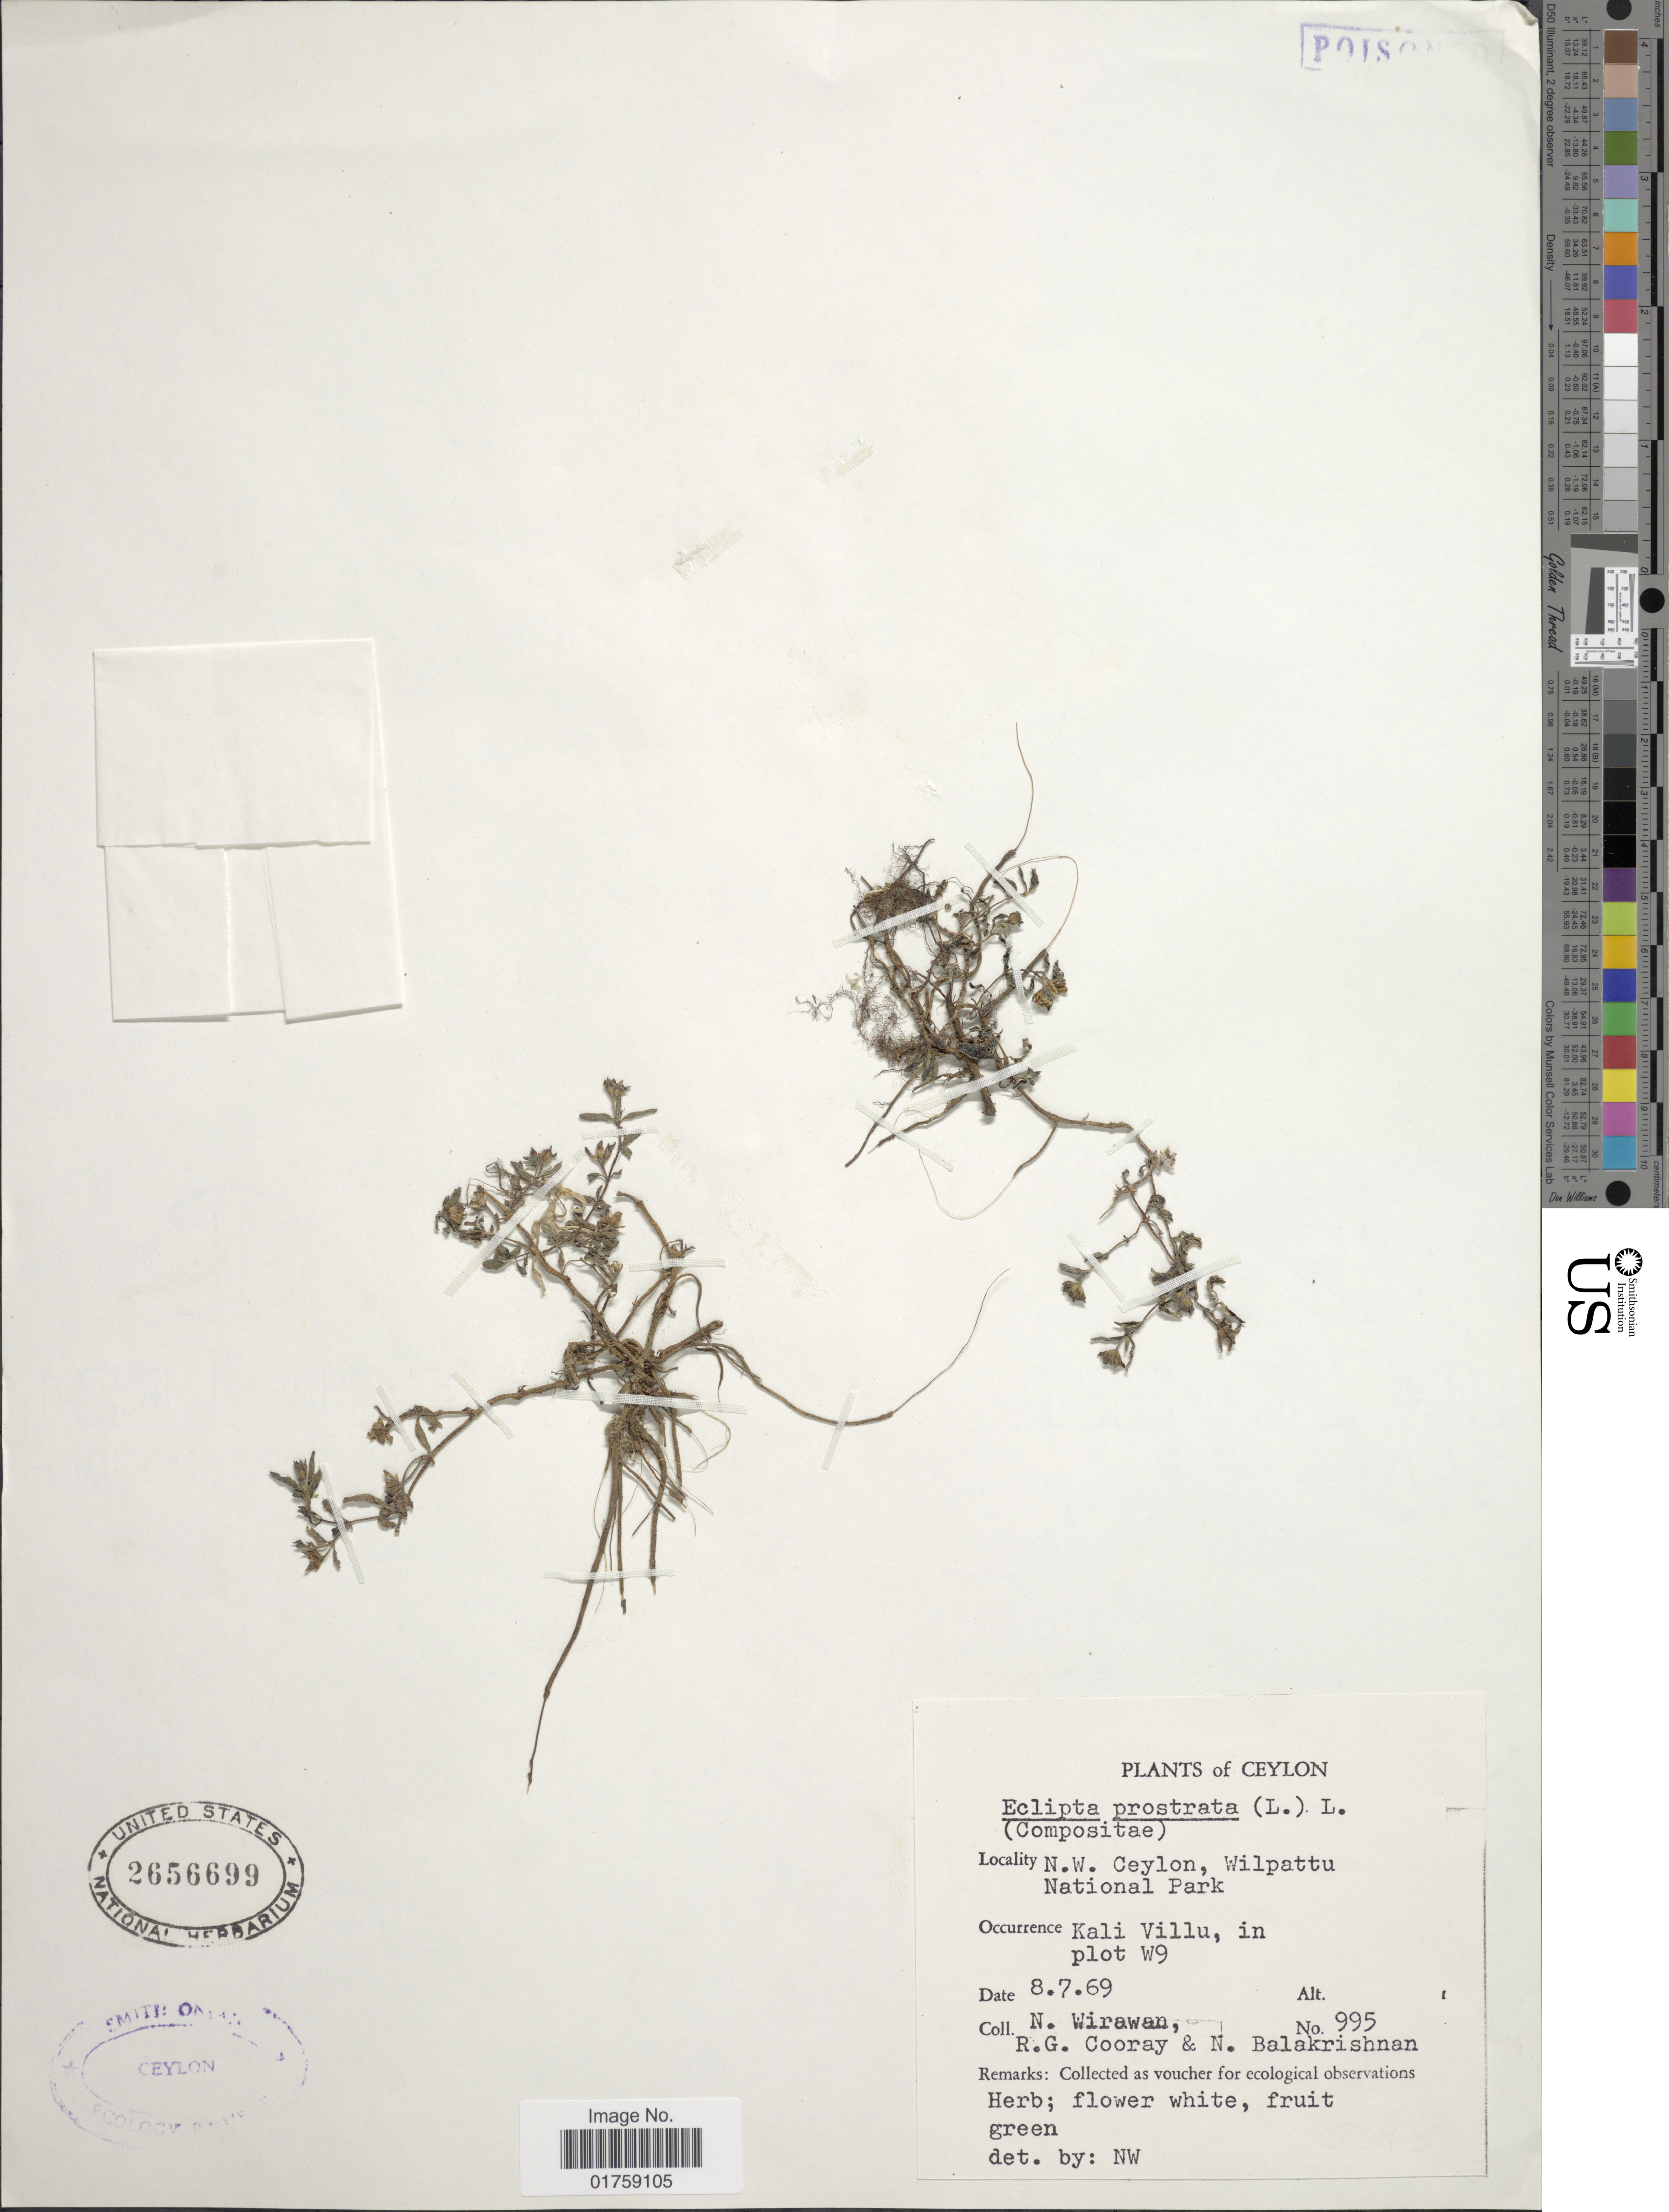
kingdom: Plantae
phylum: Tracheophyta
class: Magnoliopsida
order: Asterales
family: Asteraceae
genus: Eclipta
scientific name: Eclipta prostrata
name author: (L.) L.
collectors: N. Wirawan, R. Cooray & N. Balakrishnan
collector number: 995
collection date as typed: Transcribed d/m/y: 8/7/69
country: Sri Lanka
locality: Ceylon. N. W. Ceylon, Wilpattu National Park. kali Villu, in plot W9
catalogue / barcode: US 2656699